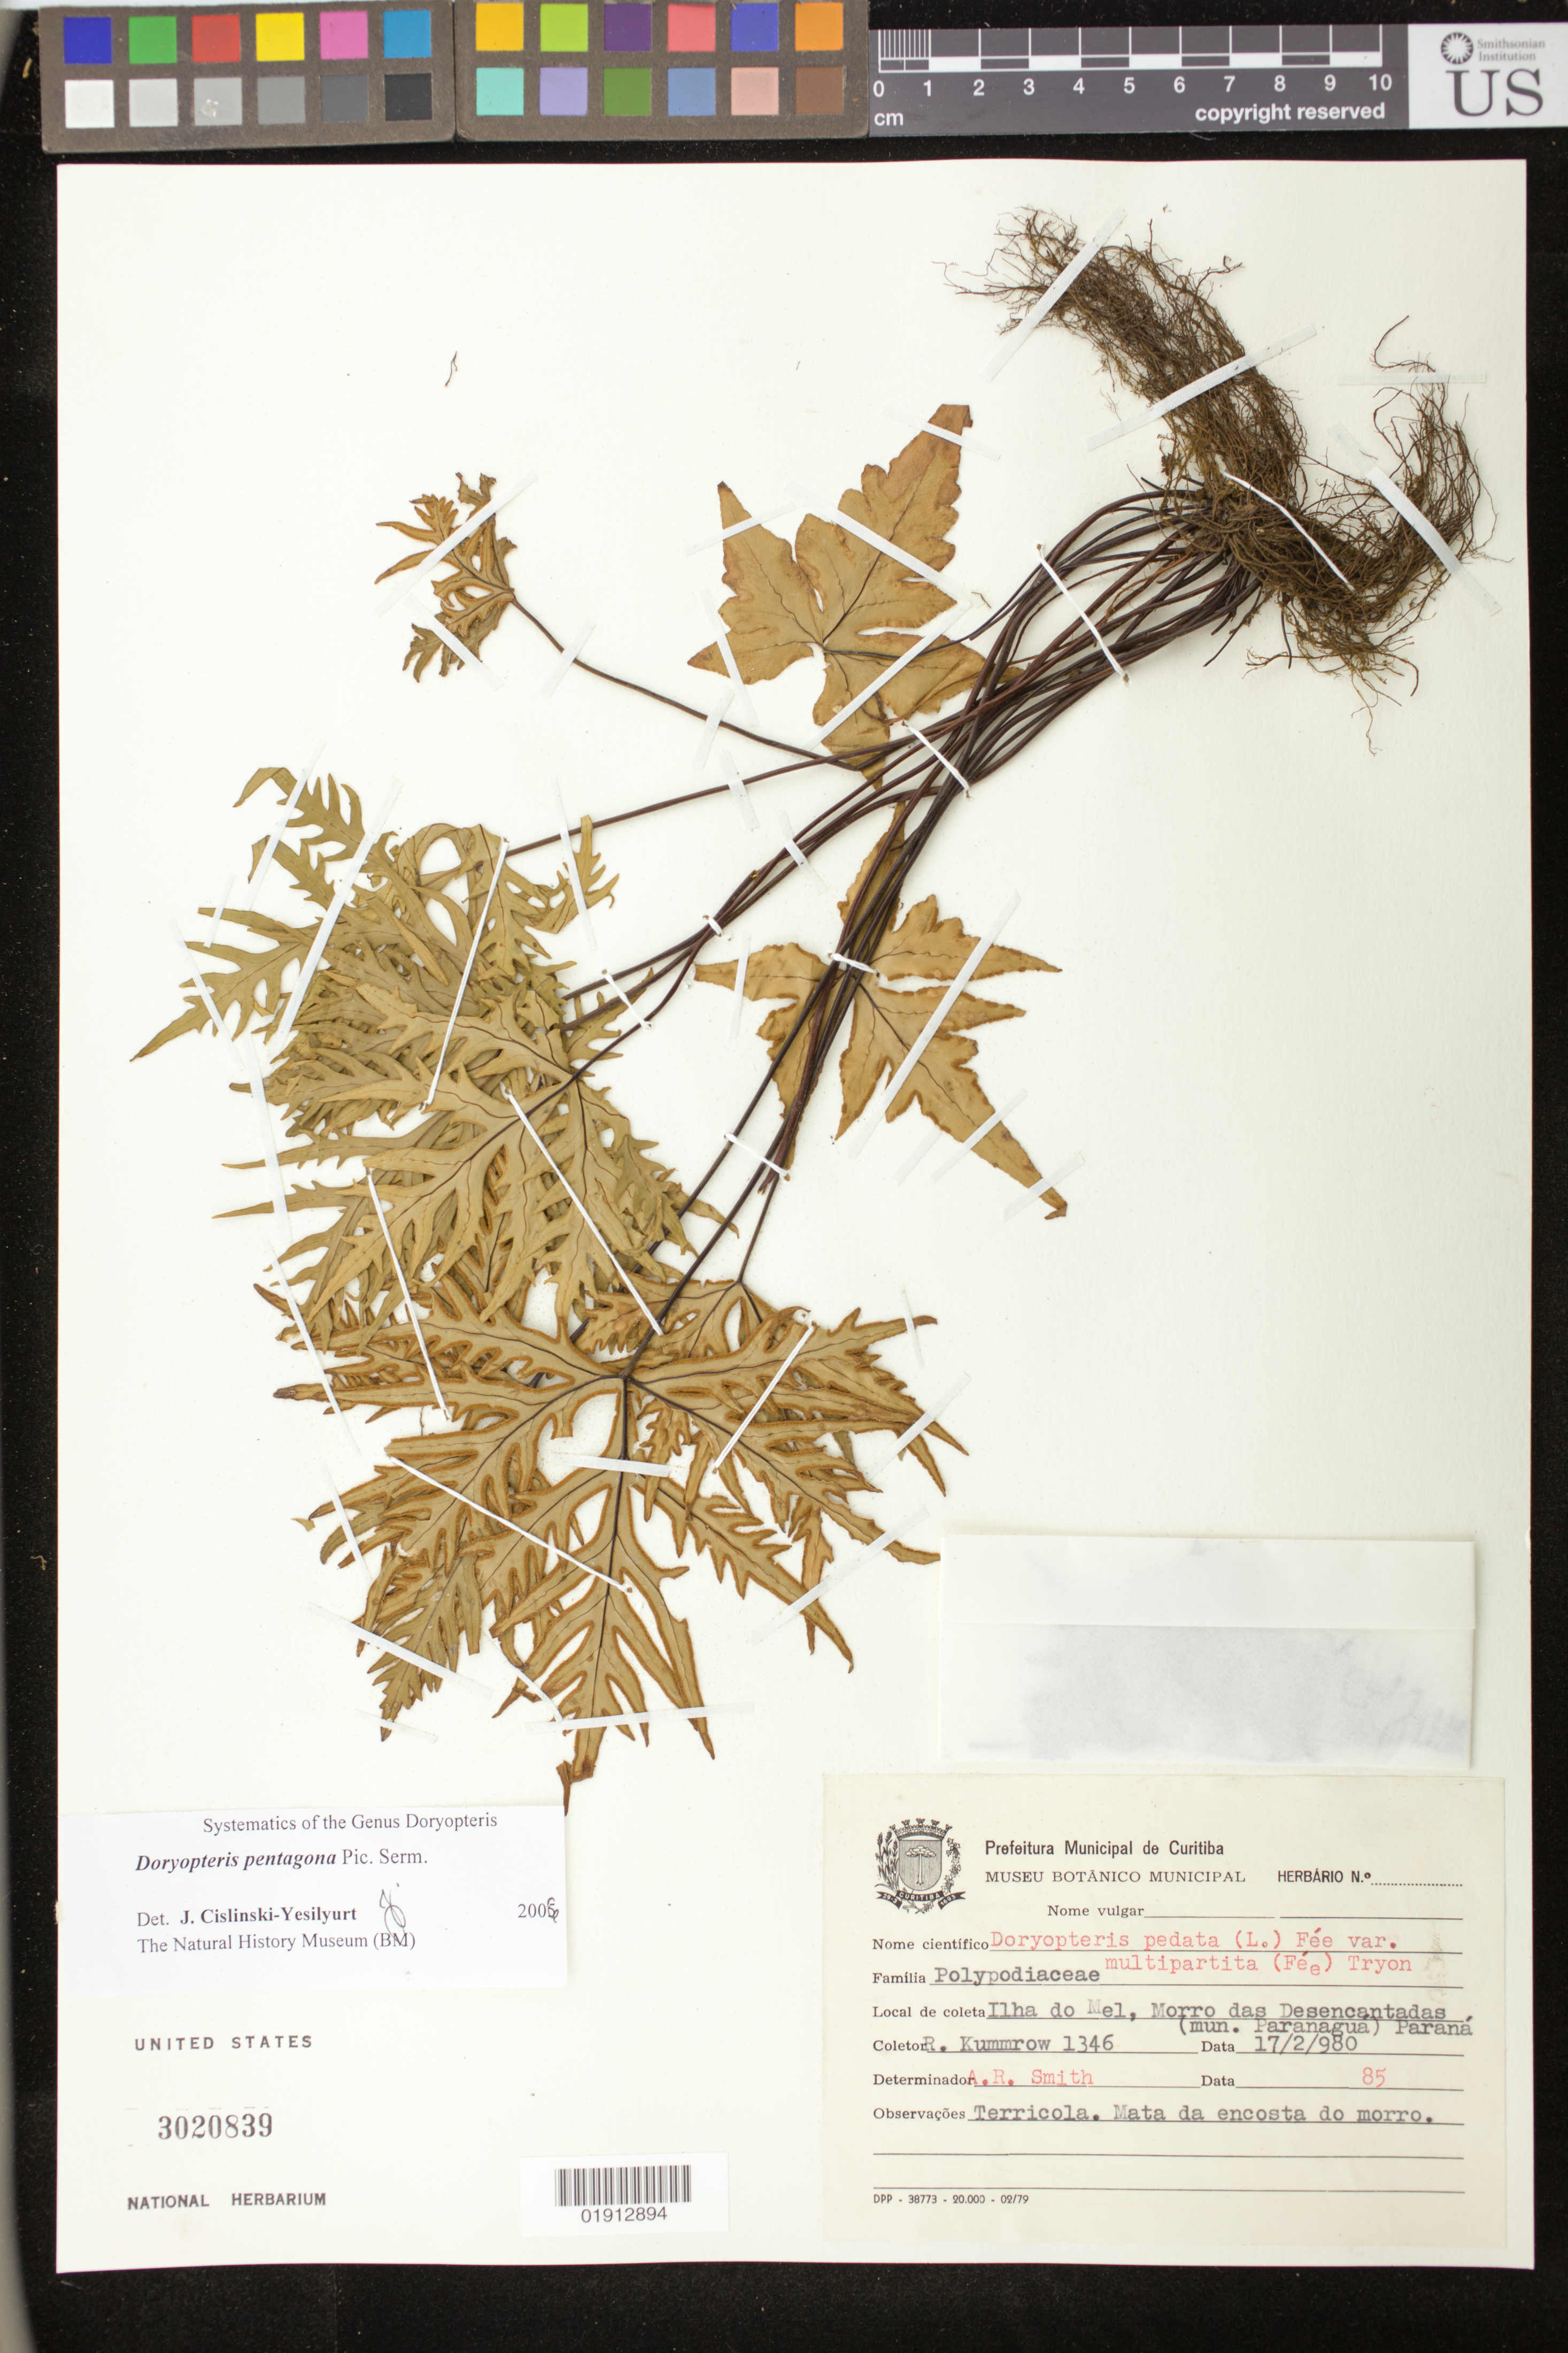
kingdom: Plantae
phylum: Tracheophyta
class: Polypodiopsida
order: Polypodiales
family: Pteridaceae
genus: Doryopteris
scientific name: Doryopteris pentagona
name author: Pic. Serm.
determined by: Yesilyurt, J. C.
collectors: R. Kummrow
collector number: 1346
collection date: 1980-02-17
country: Brazil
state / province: Paraná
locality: Mun. Paranagua, Ilha do Mel, Morro das Desencantadas.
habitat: Terricola, mata da encosta do morro.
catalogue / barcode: US 3020839